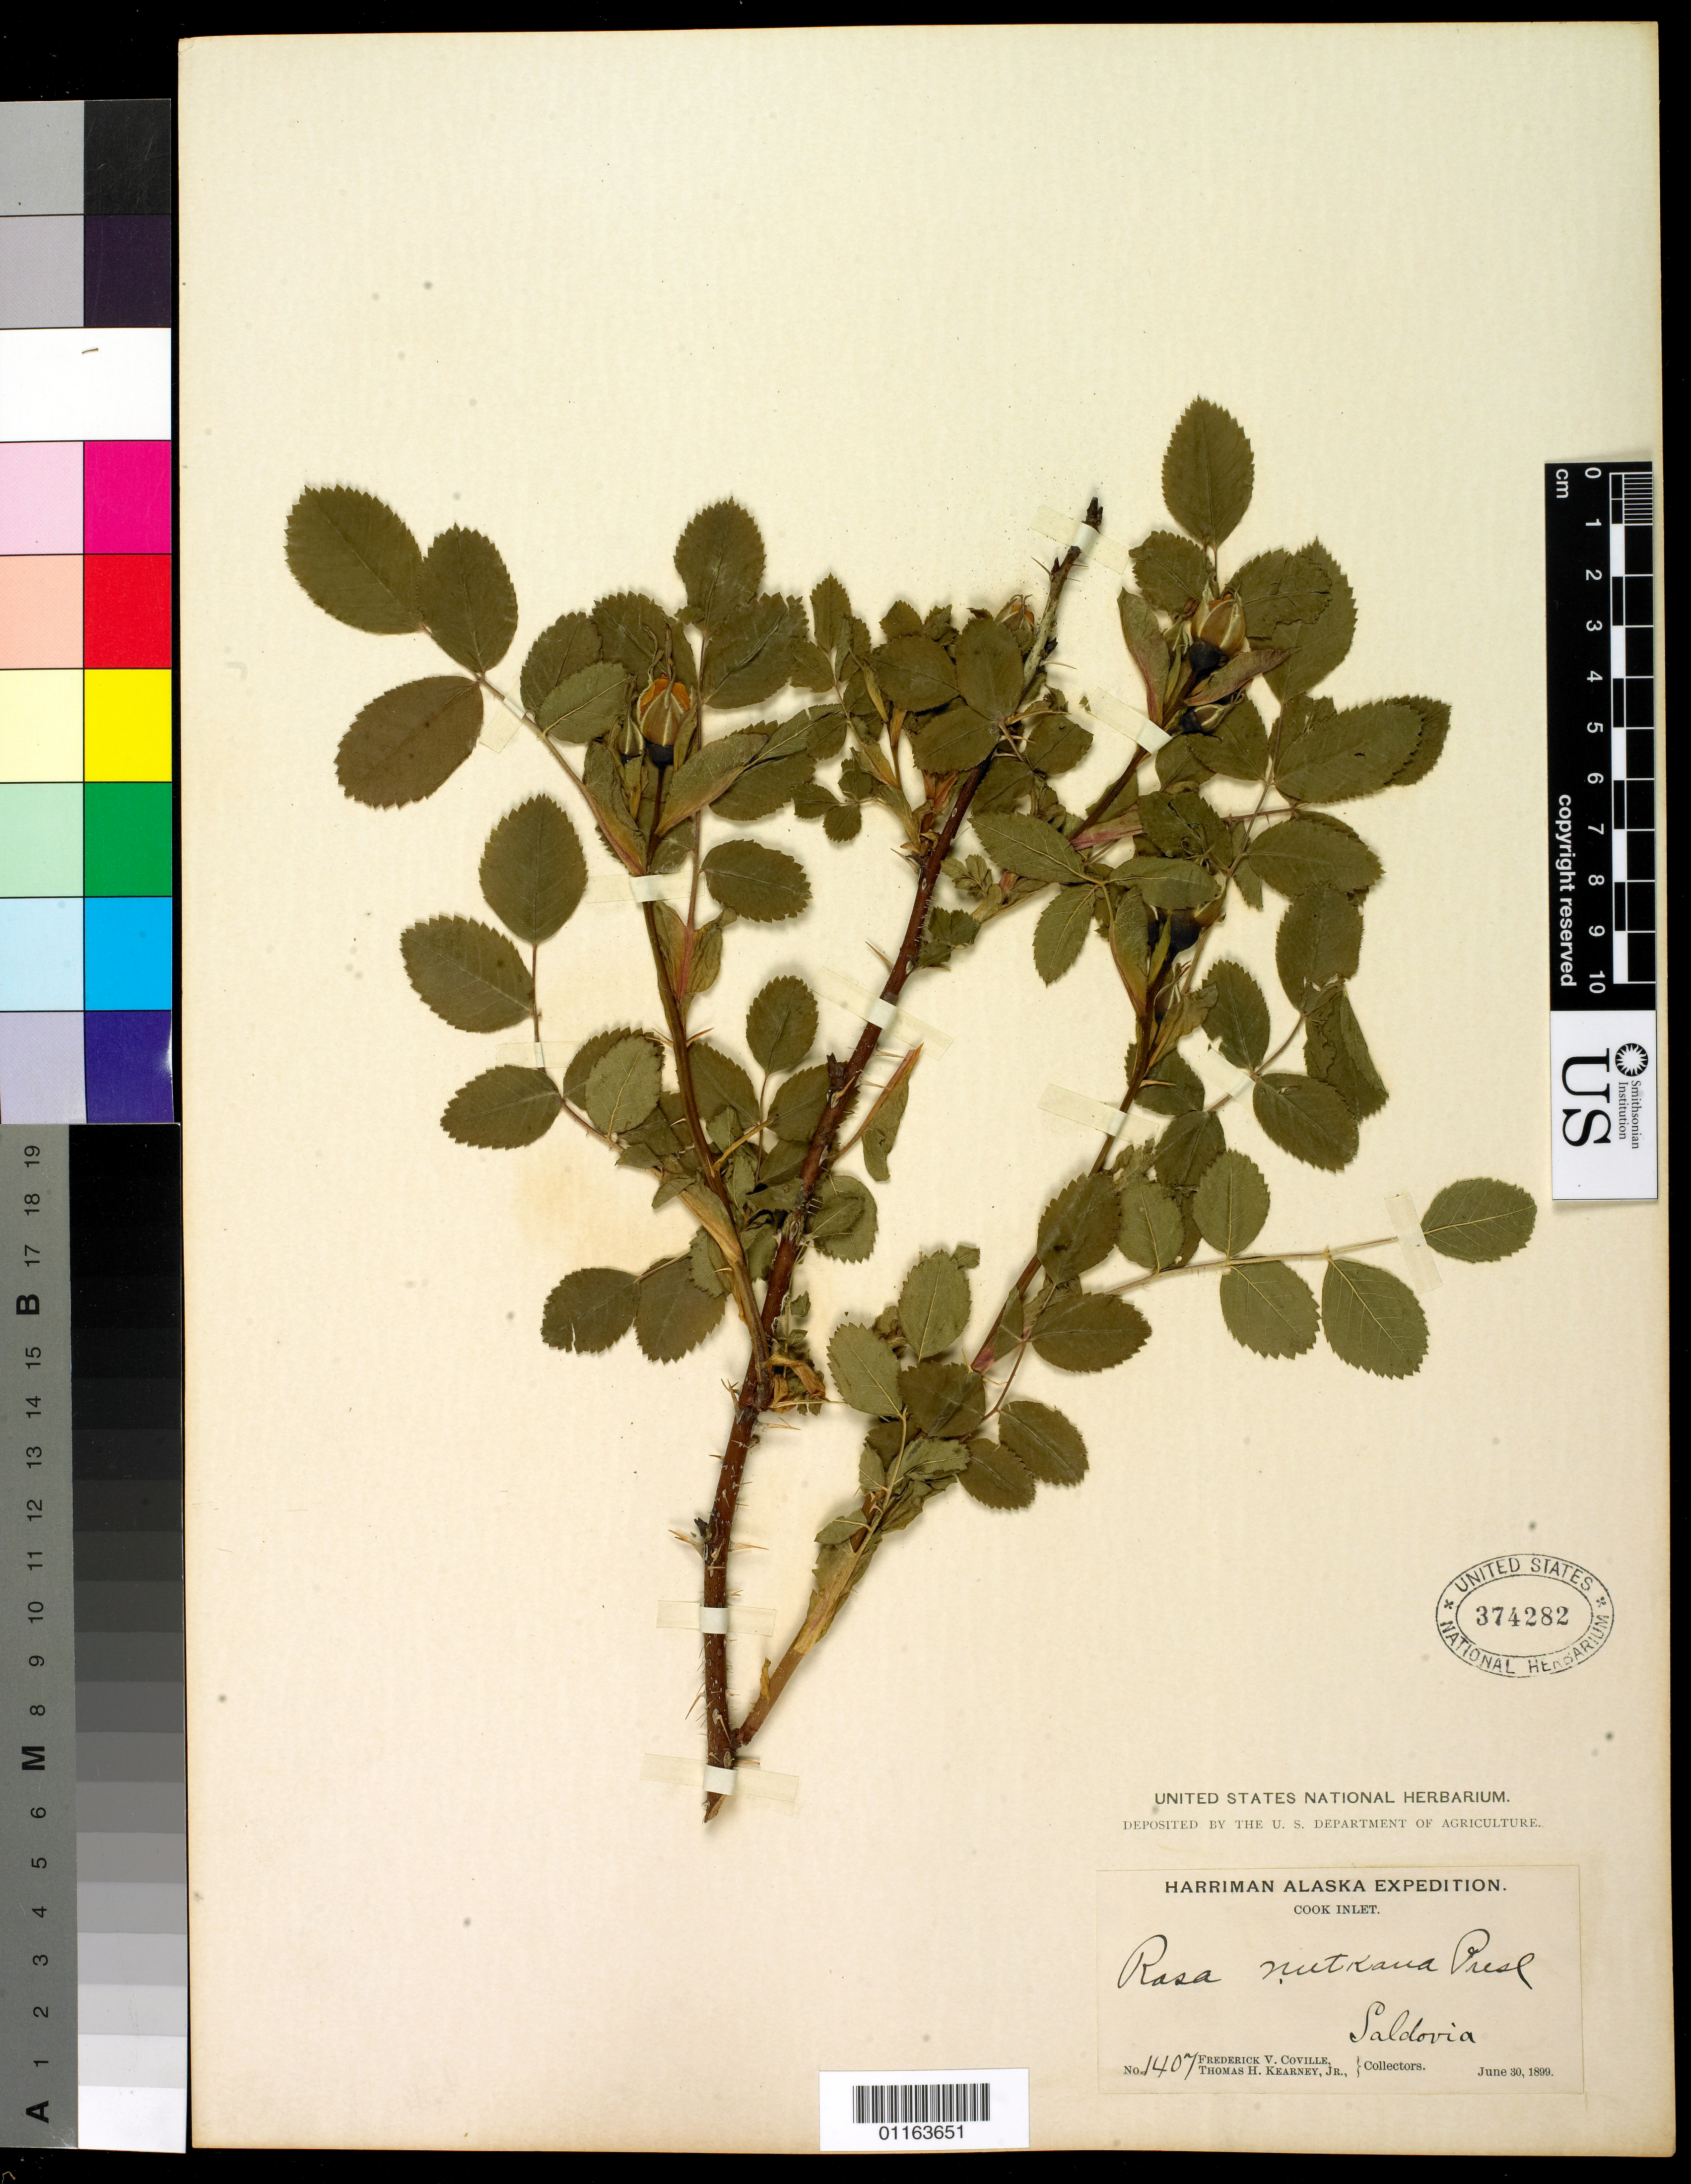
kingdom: Plantae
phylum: Tracheophyta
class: Magnoliopsida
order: Rosales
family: Rosaceae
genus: Rosa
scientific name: Rosa nutkana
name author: C. Presl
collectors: F. V. Coville & T. H. Kearney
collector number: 1407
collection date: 1899-06-30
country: United States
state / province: Alaska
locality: Cook Inlet, Saldovia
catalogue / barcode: US 374282